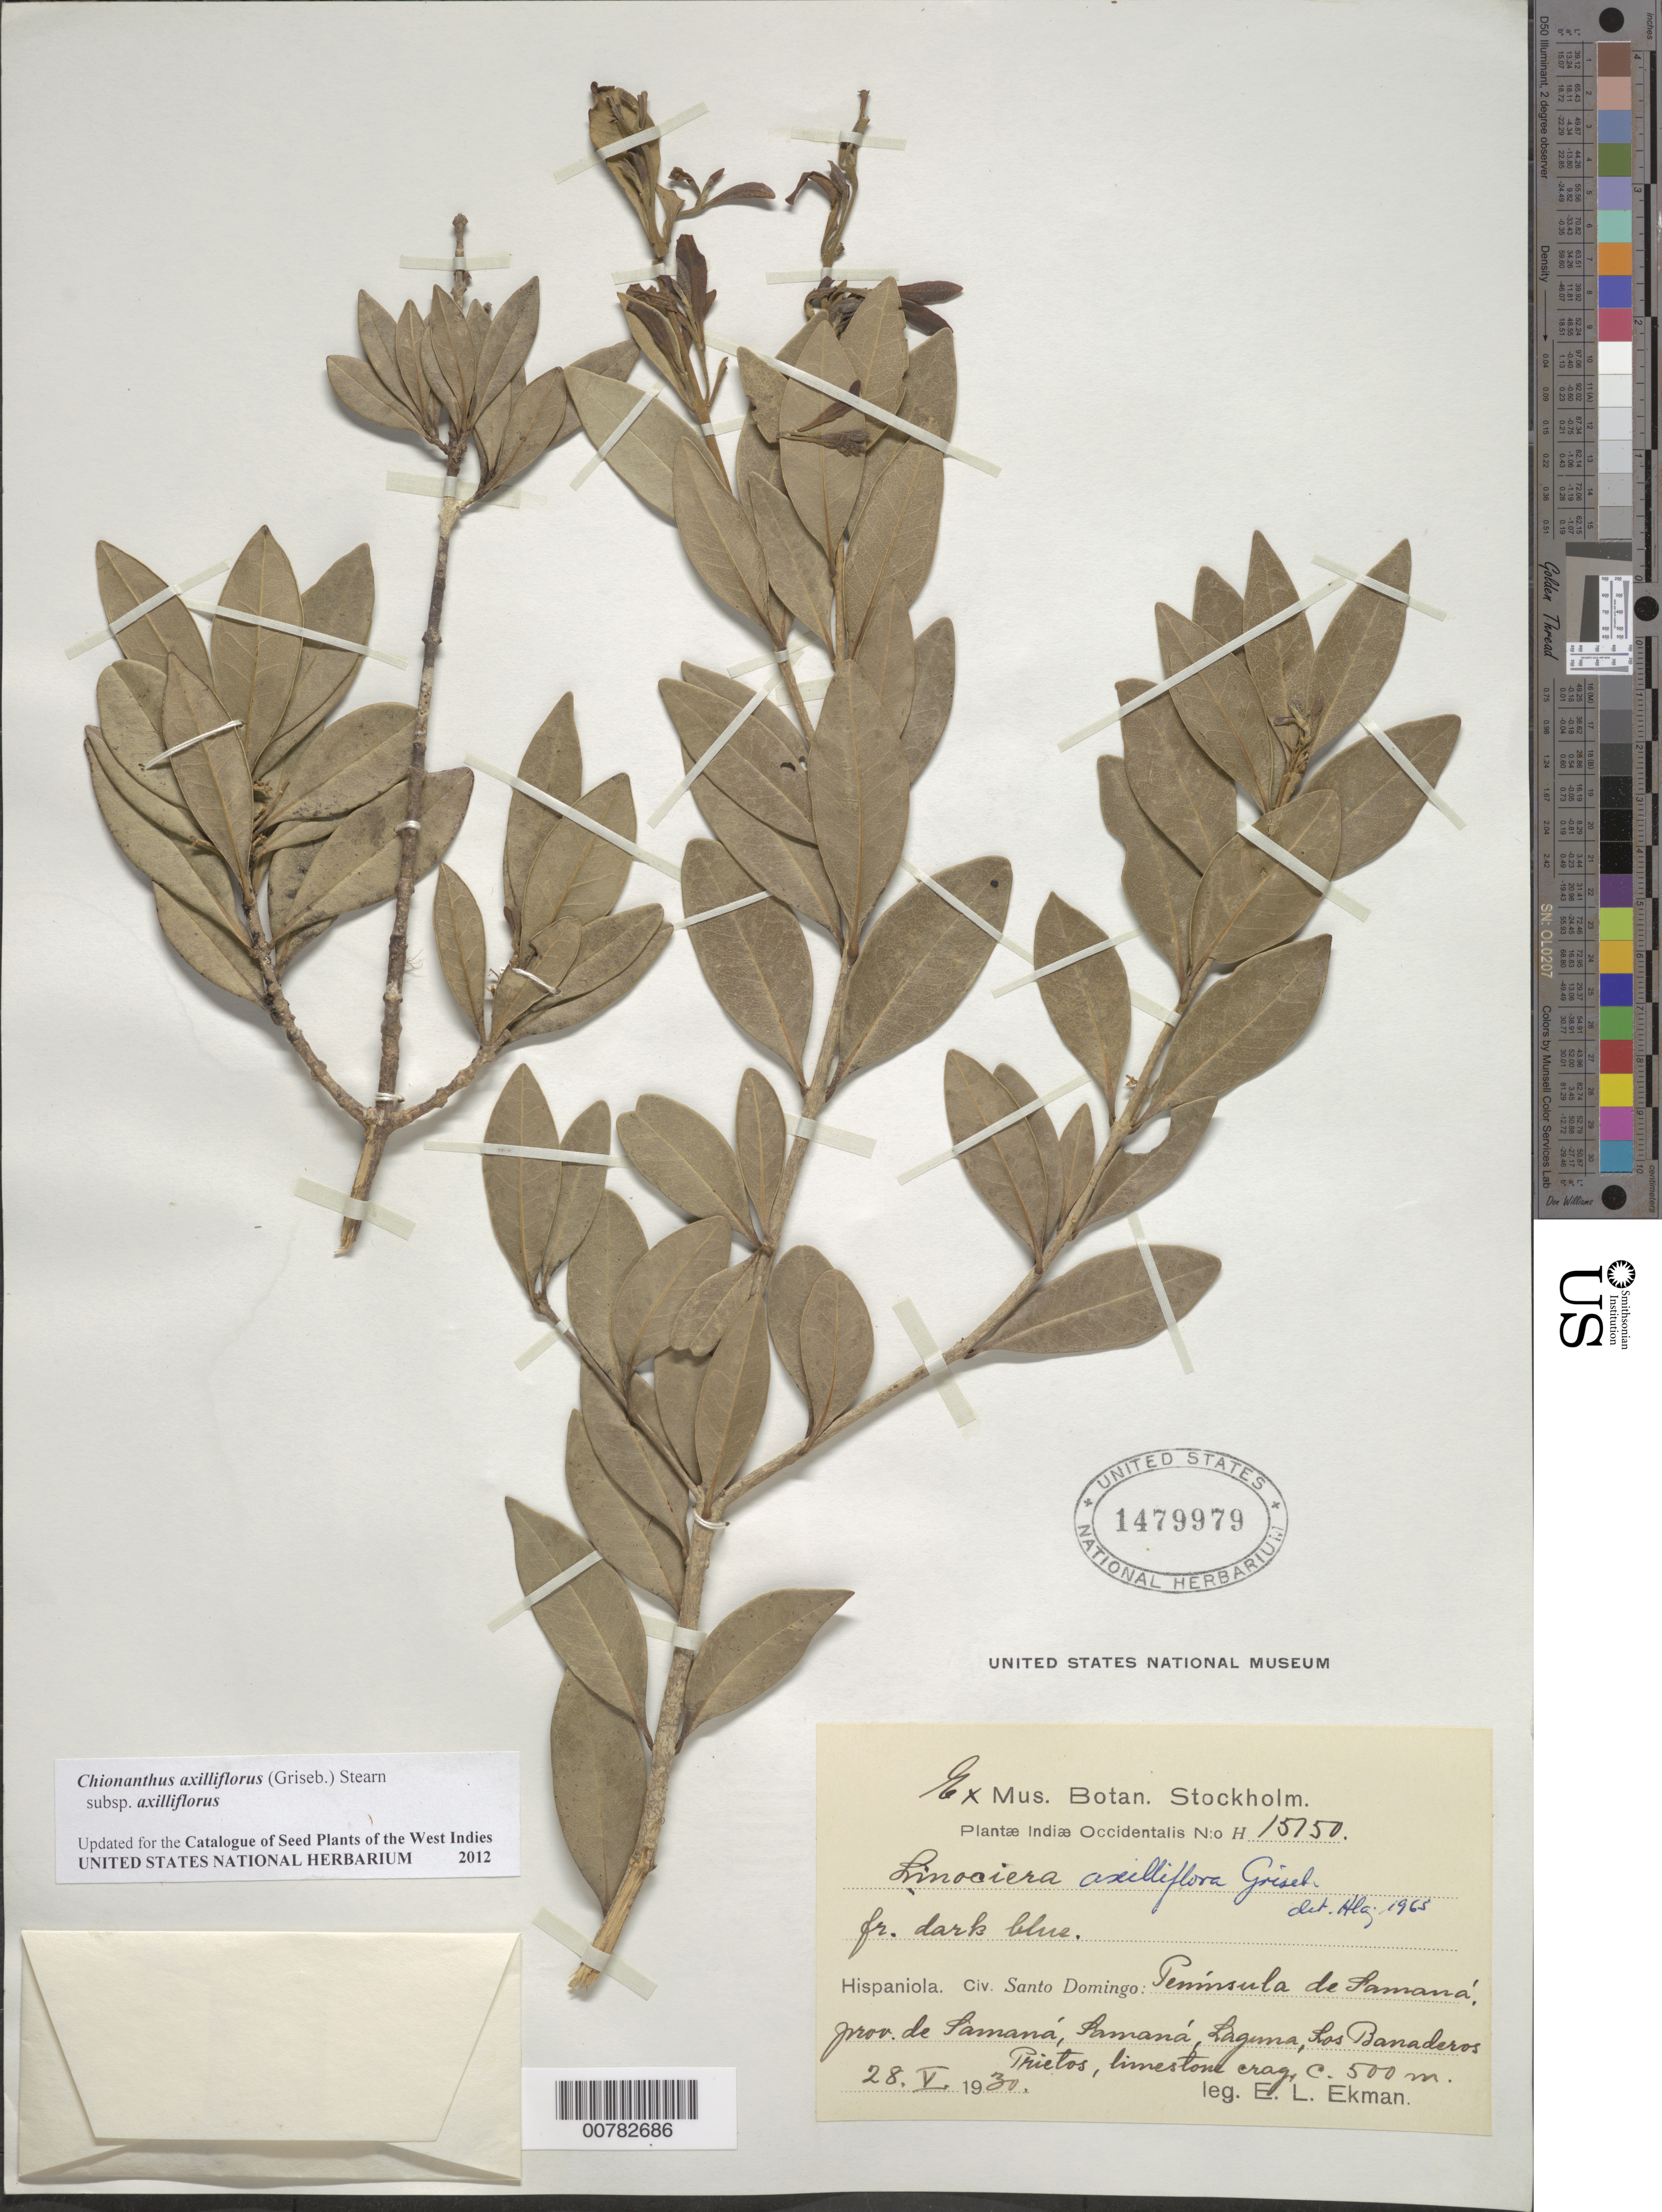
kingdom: Plantae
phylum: Tracheophyta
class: Magnoliopsida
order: Lamiales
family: Oleaceae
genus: Chionanthus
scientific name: Chionanthus axilliflorus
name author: (Griseb.) Stearn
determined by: Liogier, Alain H.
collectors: E. L. Ekman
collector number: H 15150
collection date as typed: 28 May 1930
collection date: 1930-05-28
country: Dominican Republic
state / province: Samana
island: Hispaniola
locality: Peninsula of Samana, Samaná, Laguna, Los Banaderos Prietos.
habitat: Limestone crag.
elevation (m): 500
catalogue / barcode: US 1479979